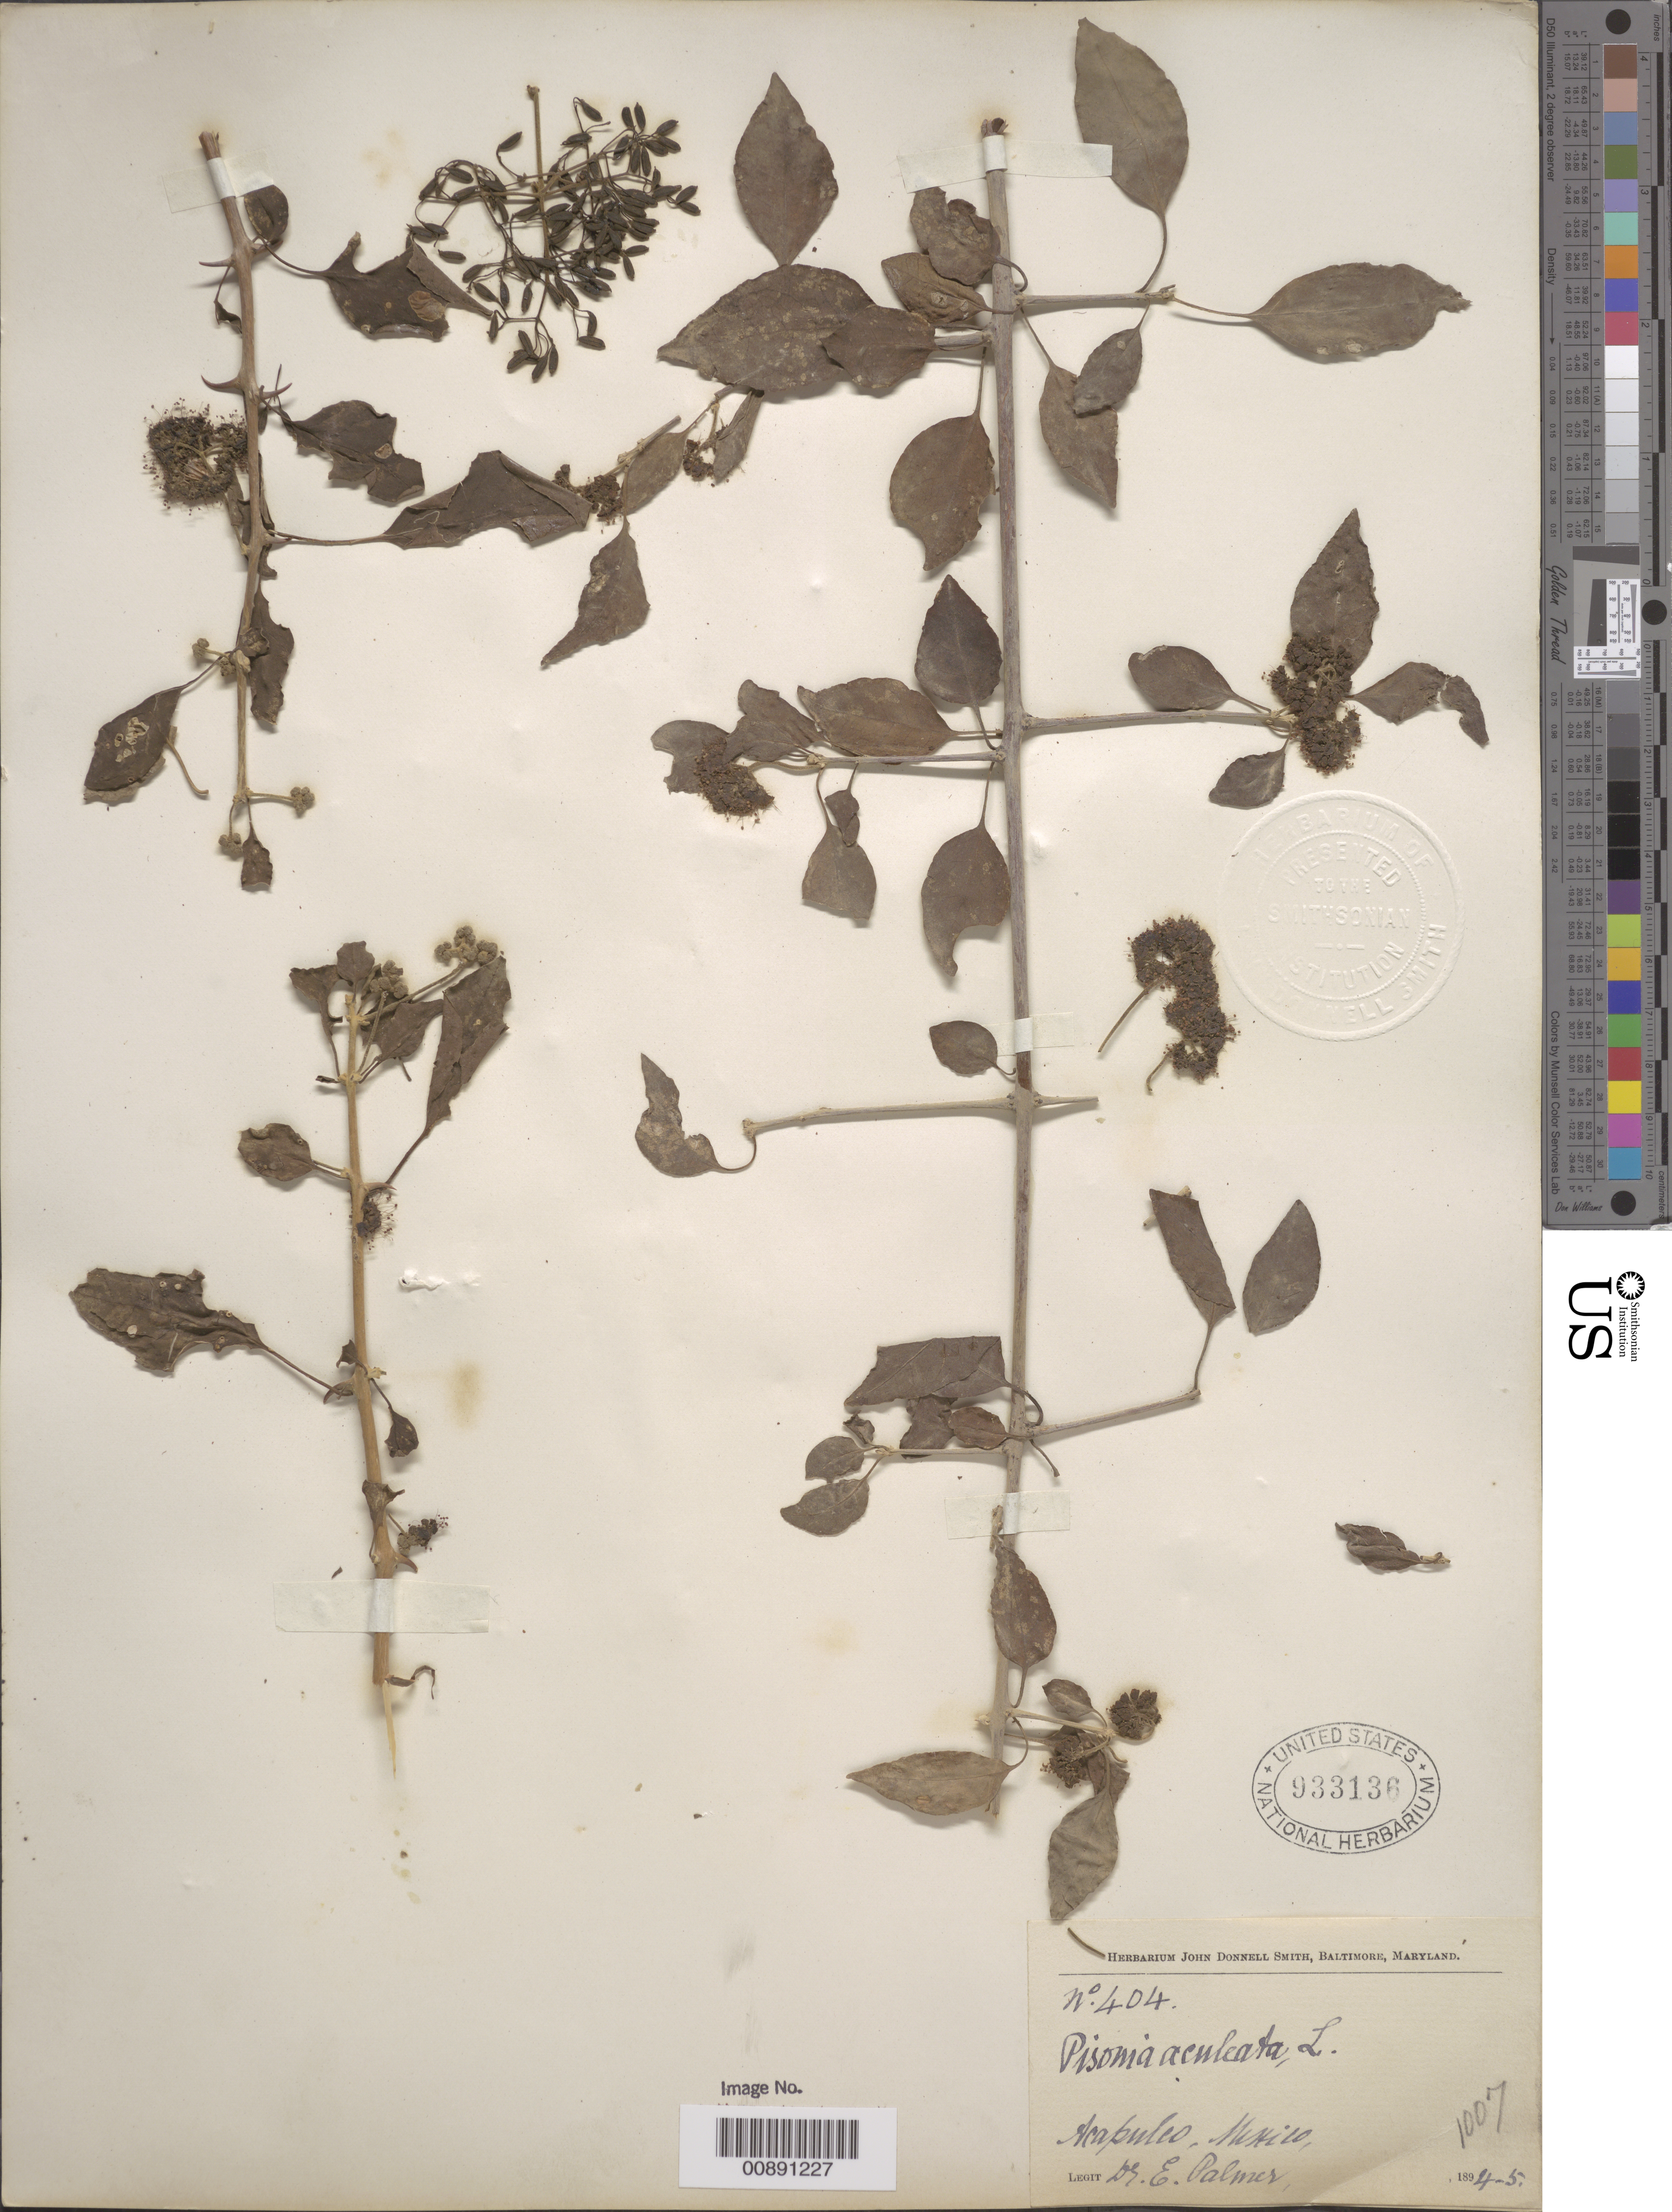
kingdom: Plantae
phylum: Tracheophyta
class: Magnoliopsida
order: Caryophyllales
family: Nyctaginaceae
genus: Pisonia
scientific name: Pisonia aculeata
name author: L.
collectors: E. Palmer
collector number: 404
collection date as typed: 1894 to -- --- 1895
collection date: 1894/1895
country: Mexico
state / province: Guerrero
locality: Acapulco, Guerrero and vicinity.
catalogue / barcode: US 933136